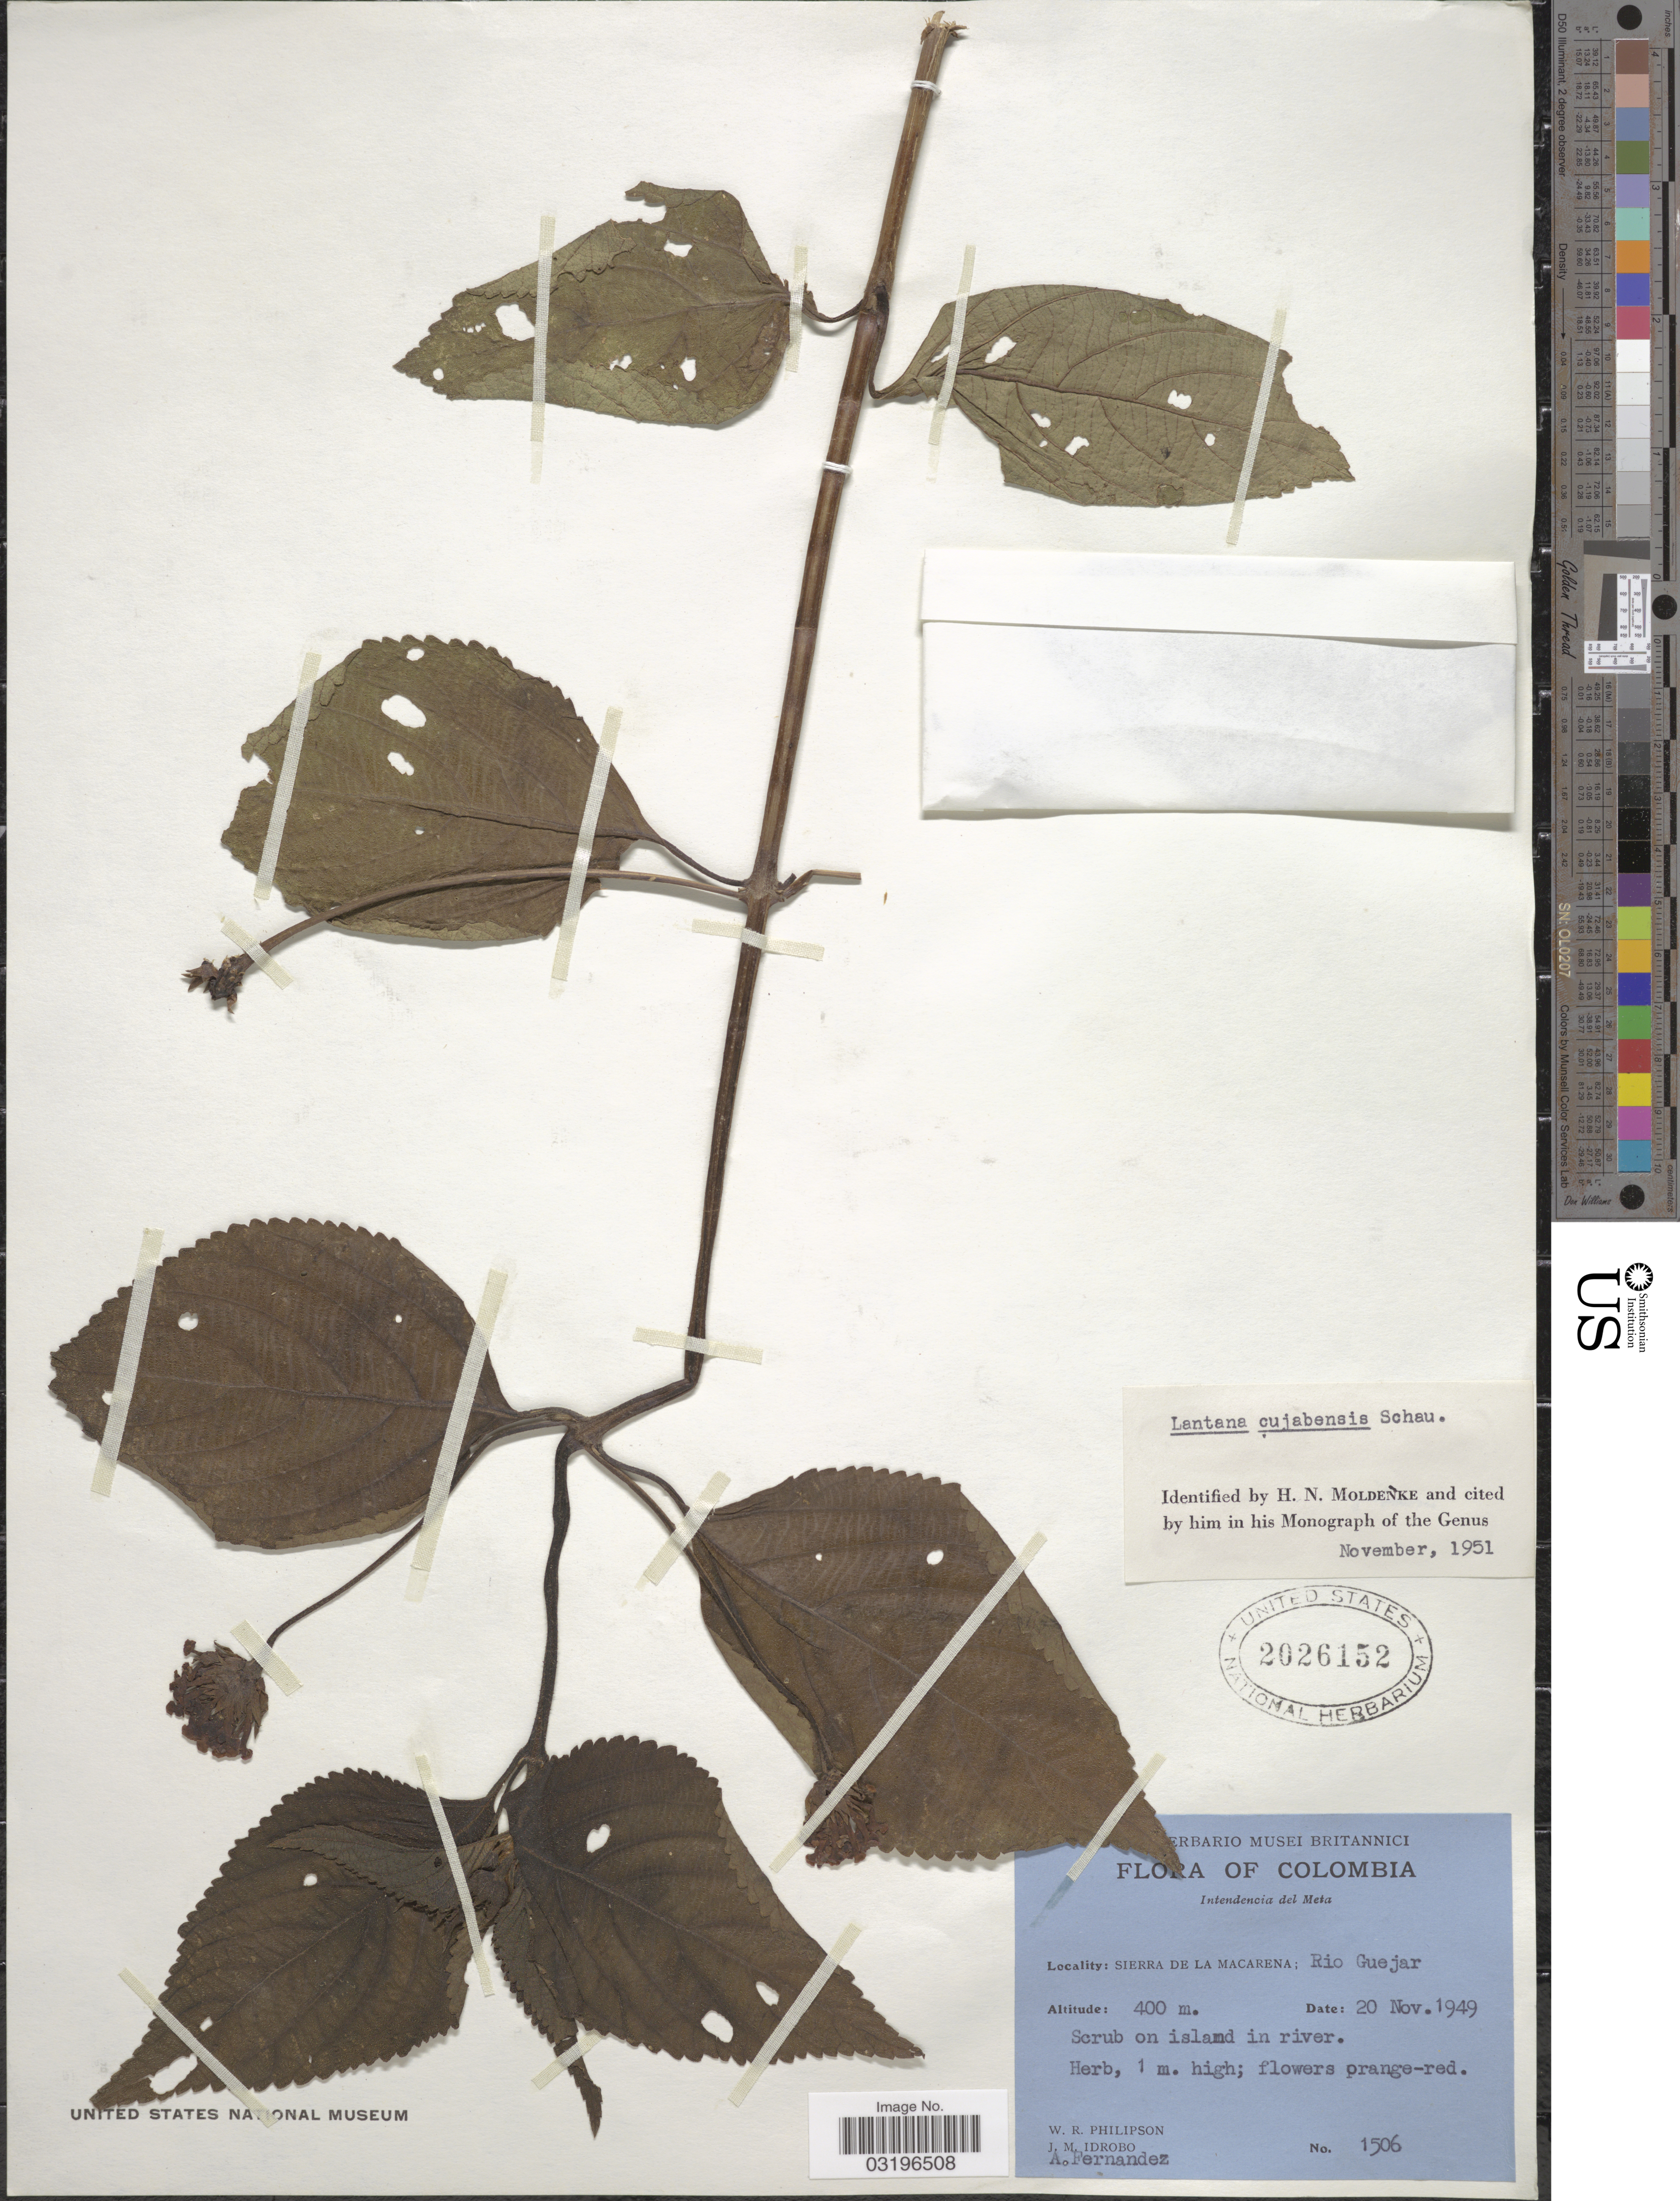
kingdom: Plantae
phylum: Tracheophyta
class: Magnoliopsida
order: Lamiales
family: Verbenaceae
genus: Lantana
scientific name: Lantana cujabensis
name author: Schau.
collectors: W. R. Philipson, J. M. Idrobo & A. Fernandez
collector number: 1506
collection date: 1949-11-20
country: Colombia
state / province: Meta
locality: Intendencia del Meta, Sierra de La Macarena: Rio Guejar.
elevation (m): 400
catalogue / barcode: US 2026152